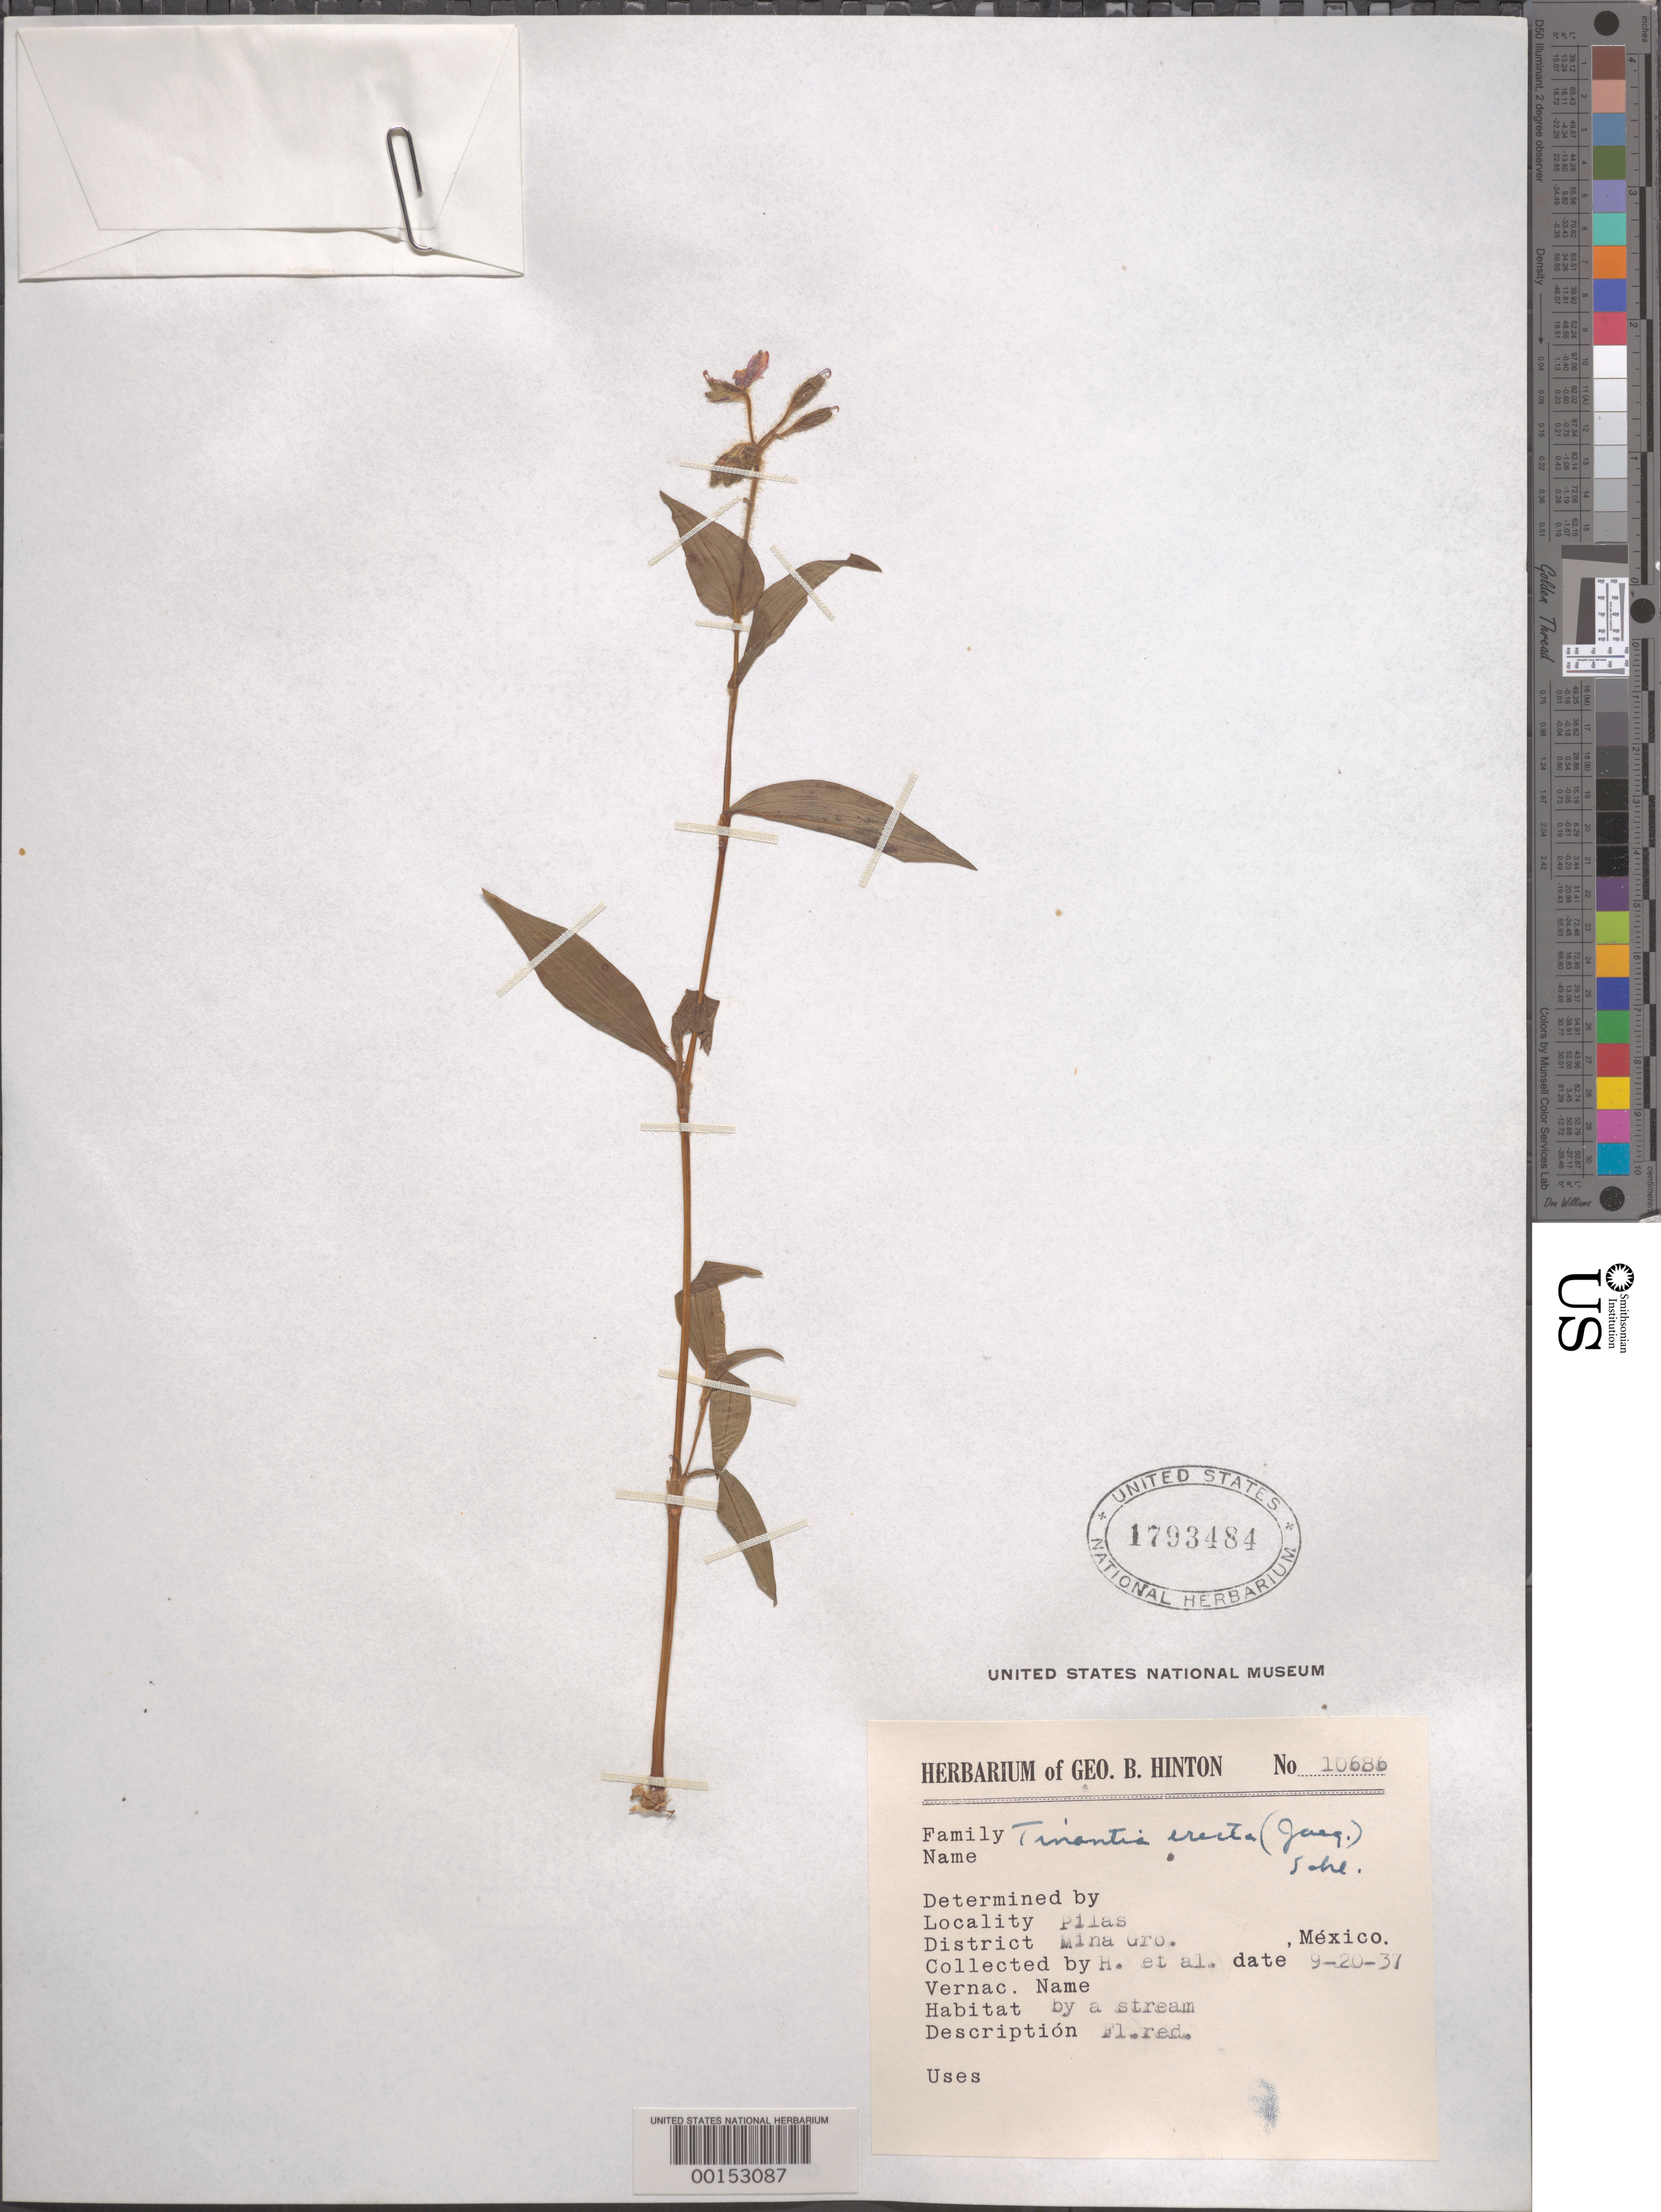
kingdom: Plantae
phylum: Tracheophyta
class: Liliopsida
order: Commelinales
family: Commelinaceae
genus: Tinantia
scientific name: Tinantia erecta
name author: (Jacq.) Fenzl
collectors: G. B. Hinton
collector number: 10686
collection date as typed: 20 Sep 1937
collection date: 1937-09-20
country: Mexico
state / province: Guerrero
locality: Mina Mun. (?), Pilas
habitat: Stream bed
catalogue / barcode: US 1793484